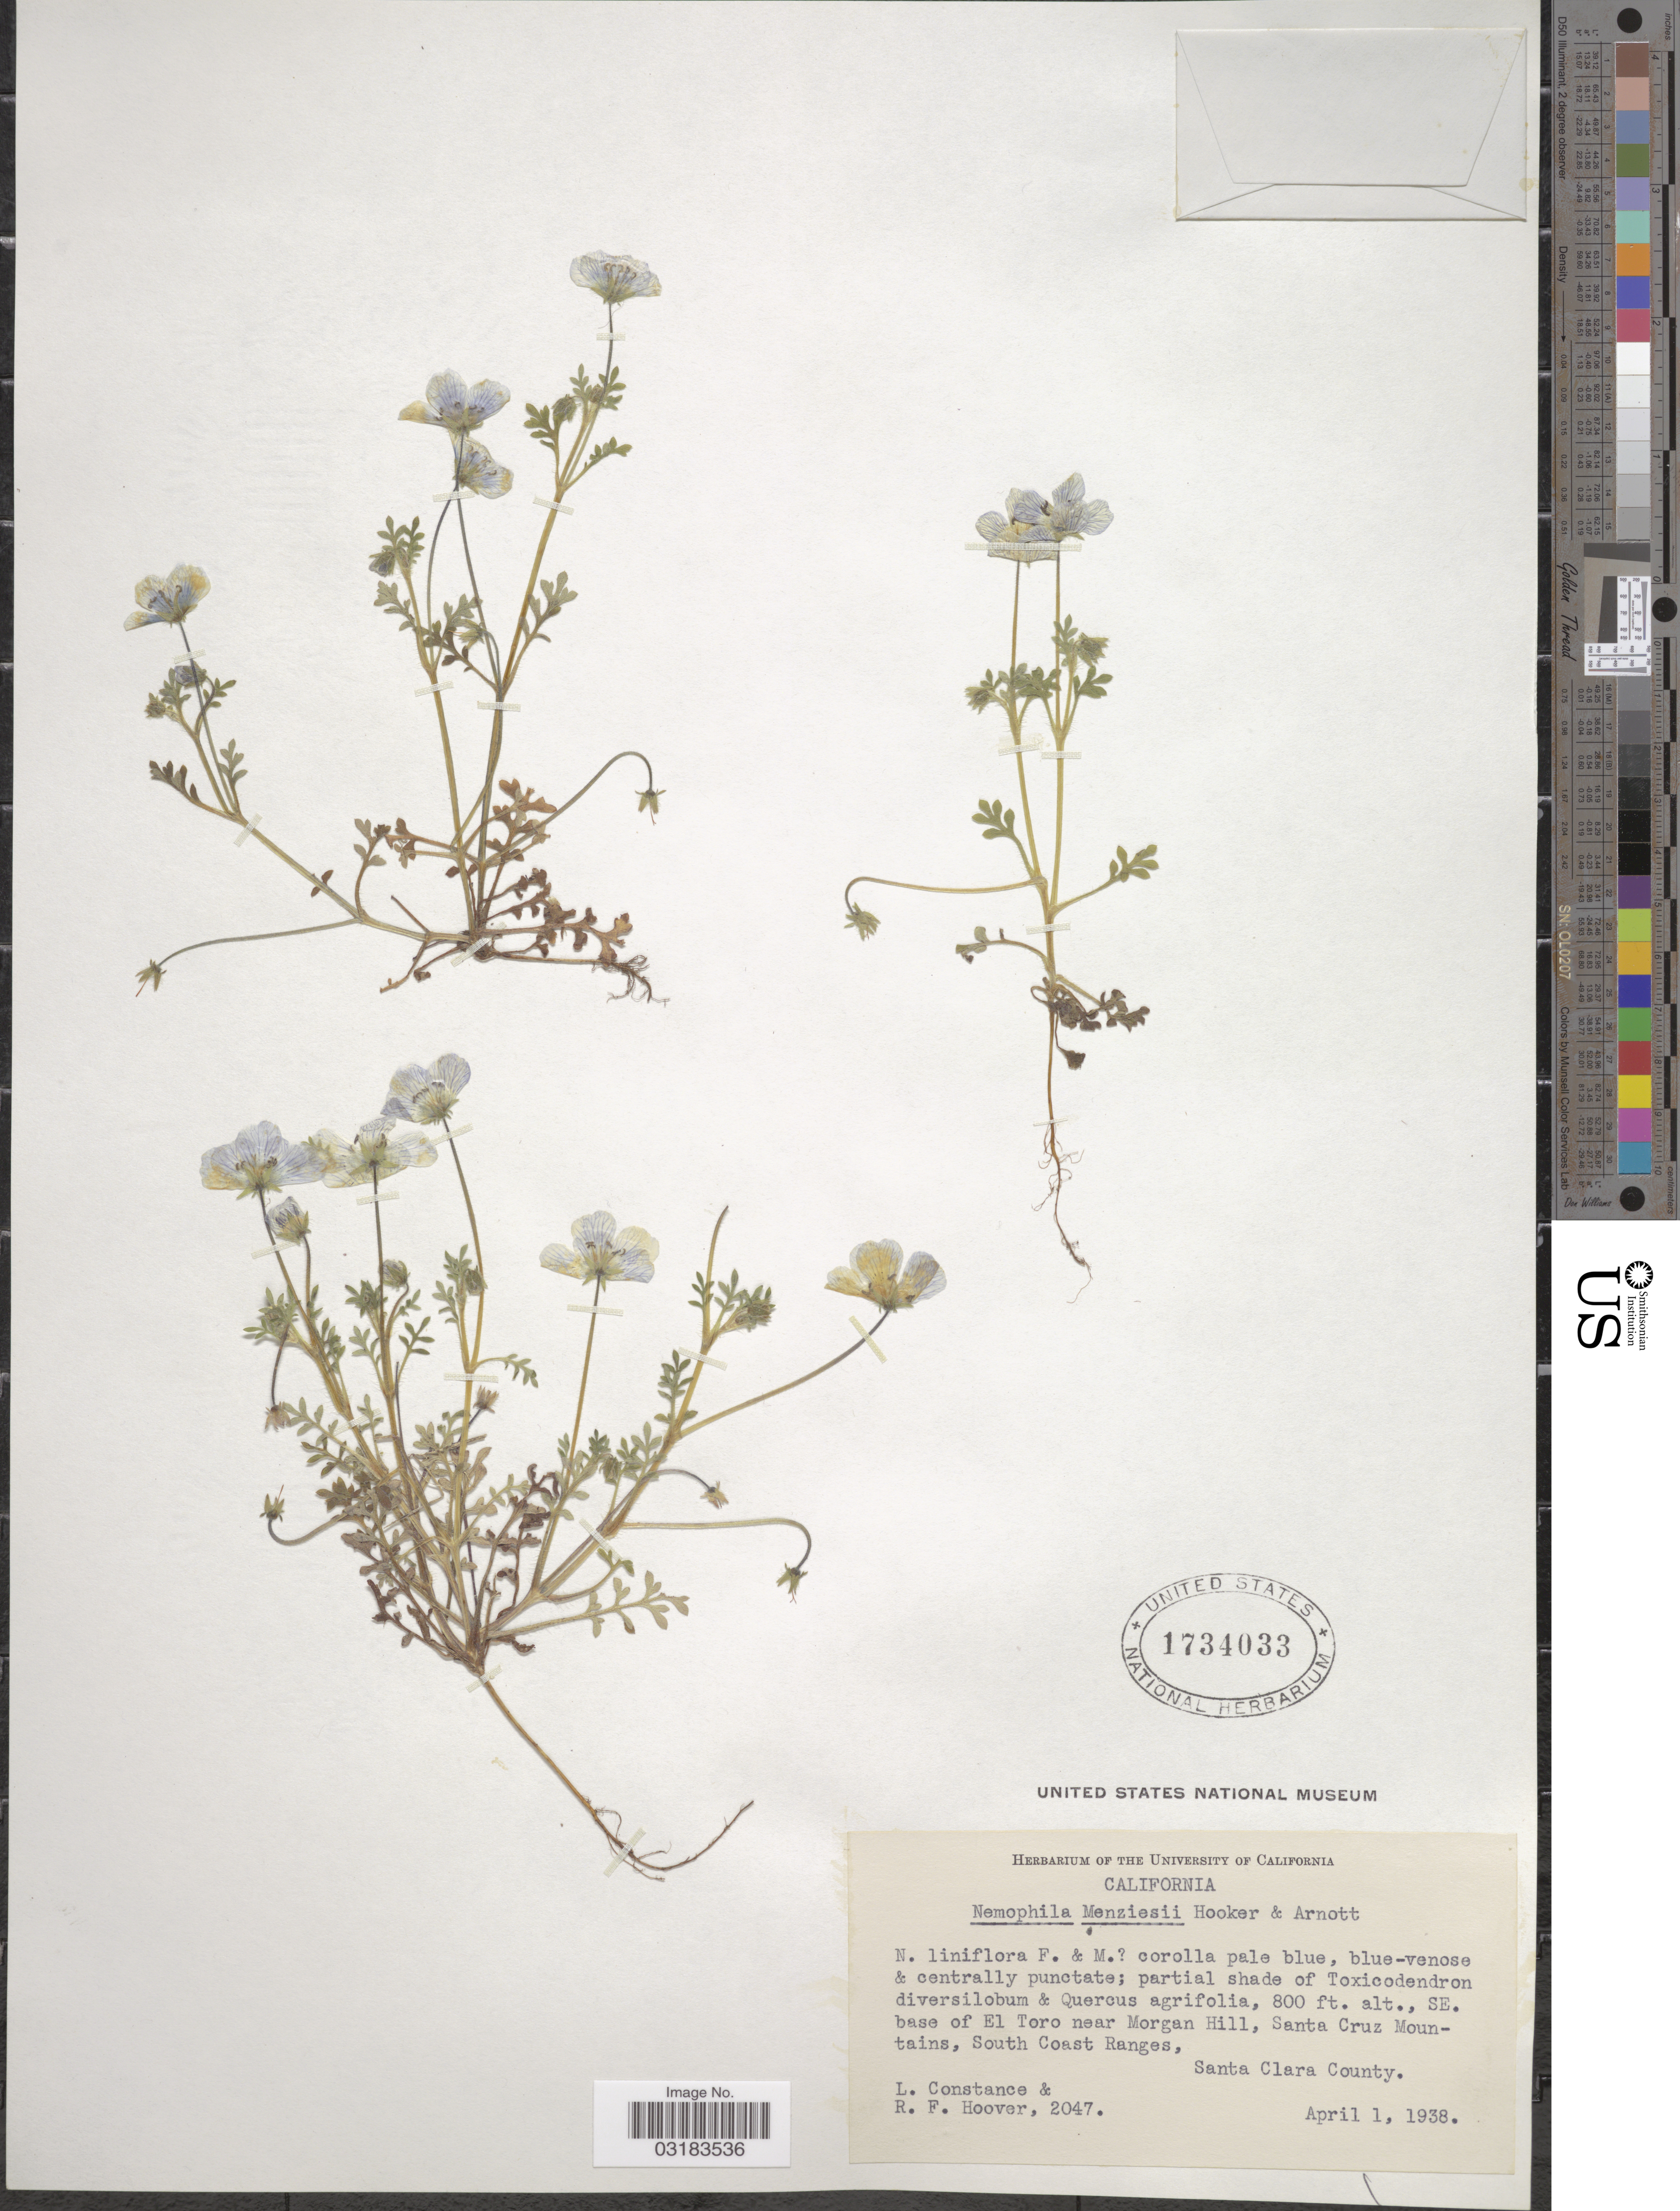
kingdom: Plantae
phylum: Tracheophyta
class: Magnoliopsida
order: Boraginales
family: Hydrophyllaceae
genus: Nemophila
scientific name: Nemophila menziesii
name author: Hook. & Arn.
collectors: L. Constance & R. F. Hoover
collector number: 2047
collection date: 1938-04-01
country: United States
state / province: California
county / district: Santa Clara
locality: SE. base of El Toro near Morgan Hill, Santa Cruz Mountains, South Coast Ranges, Santa Clara County.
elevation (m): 244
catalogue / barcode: US 1734033